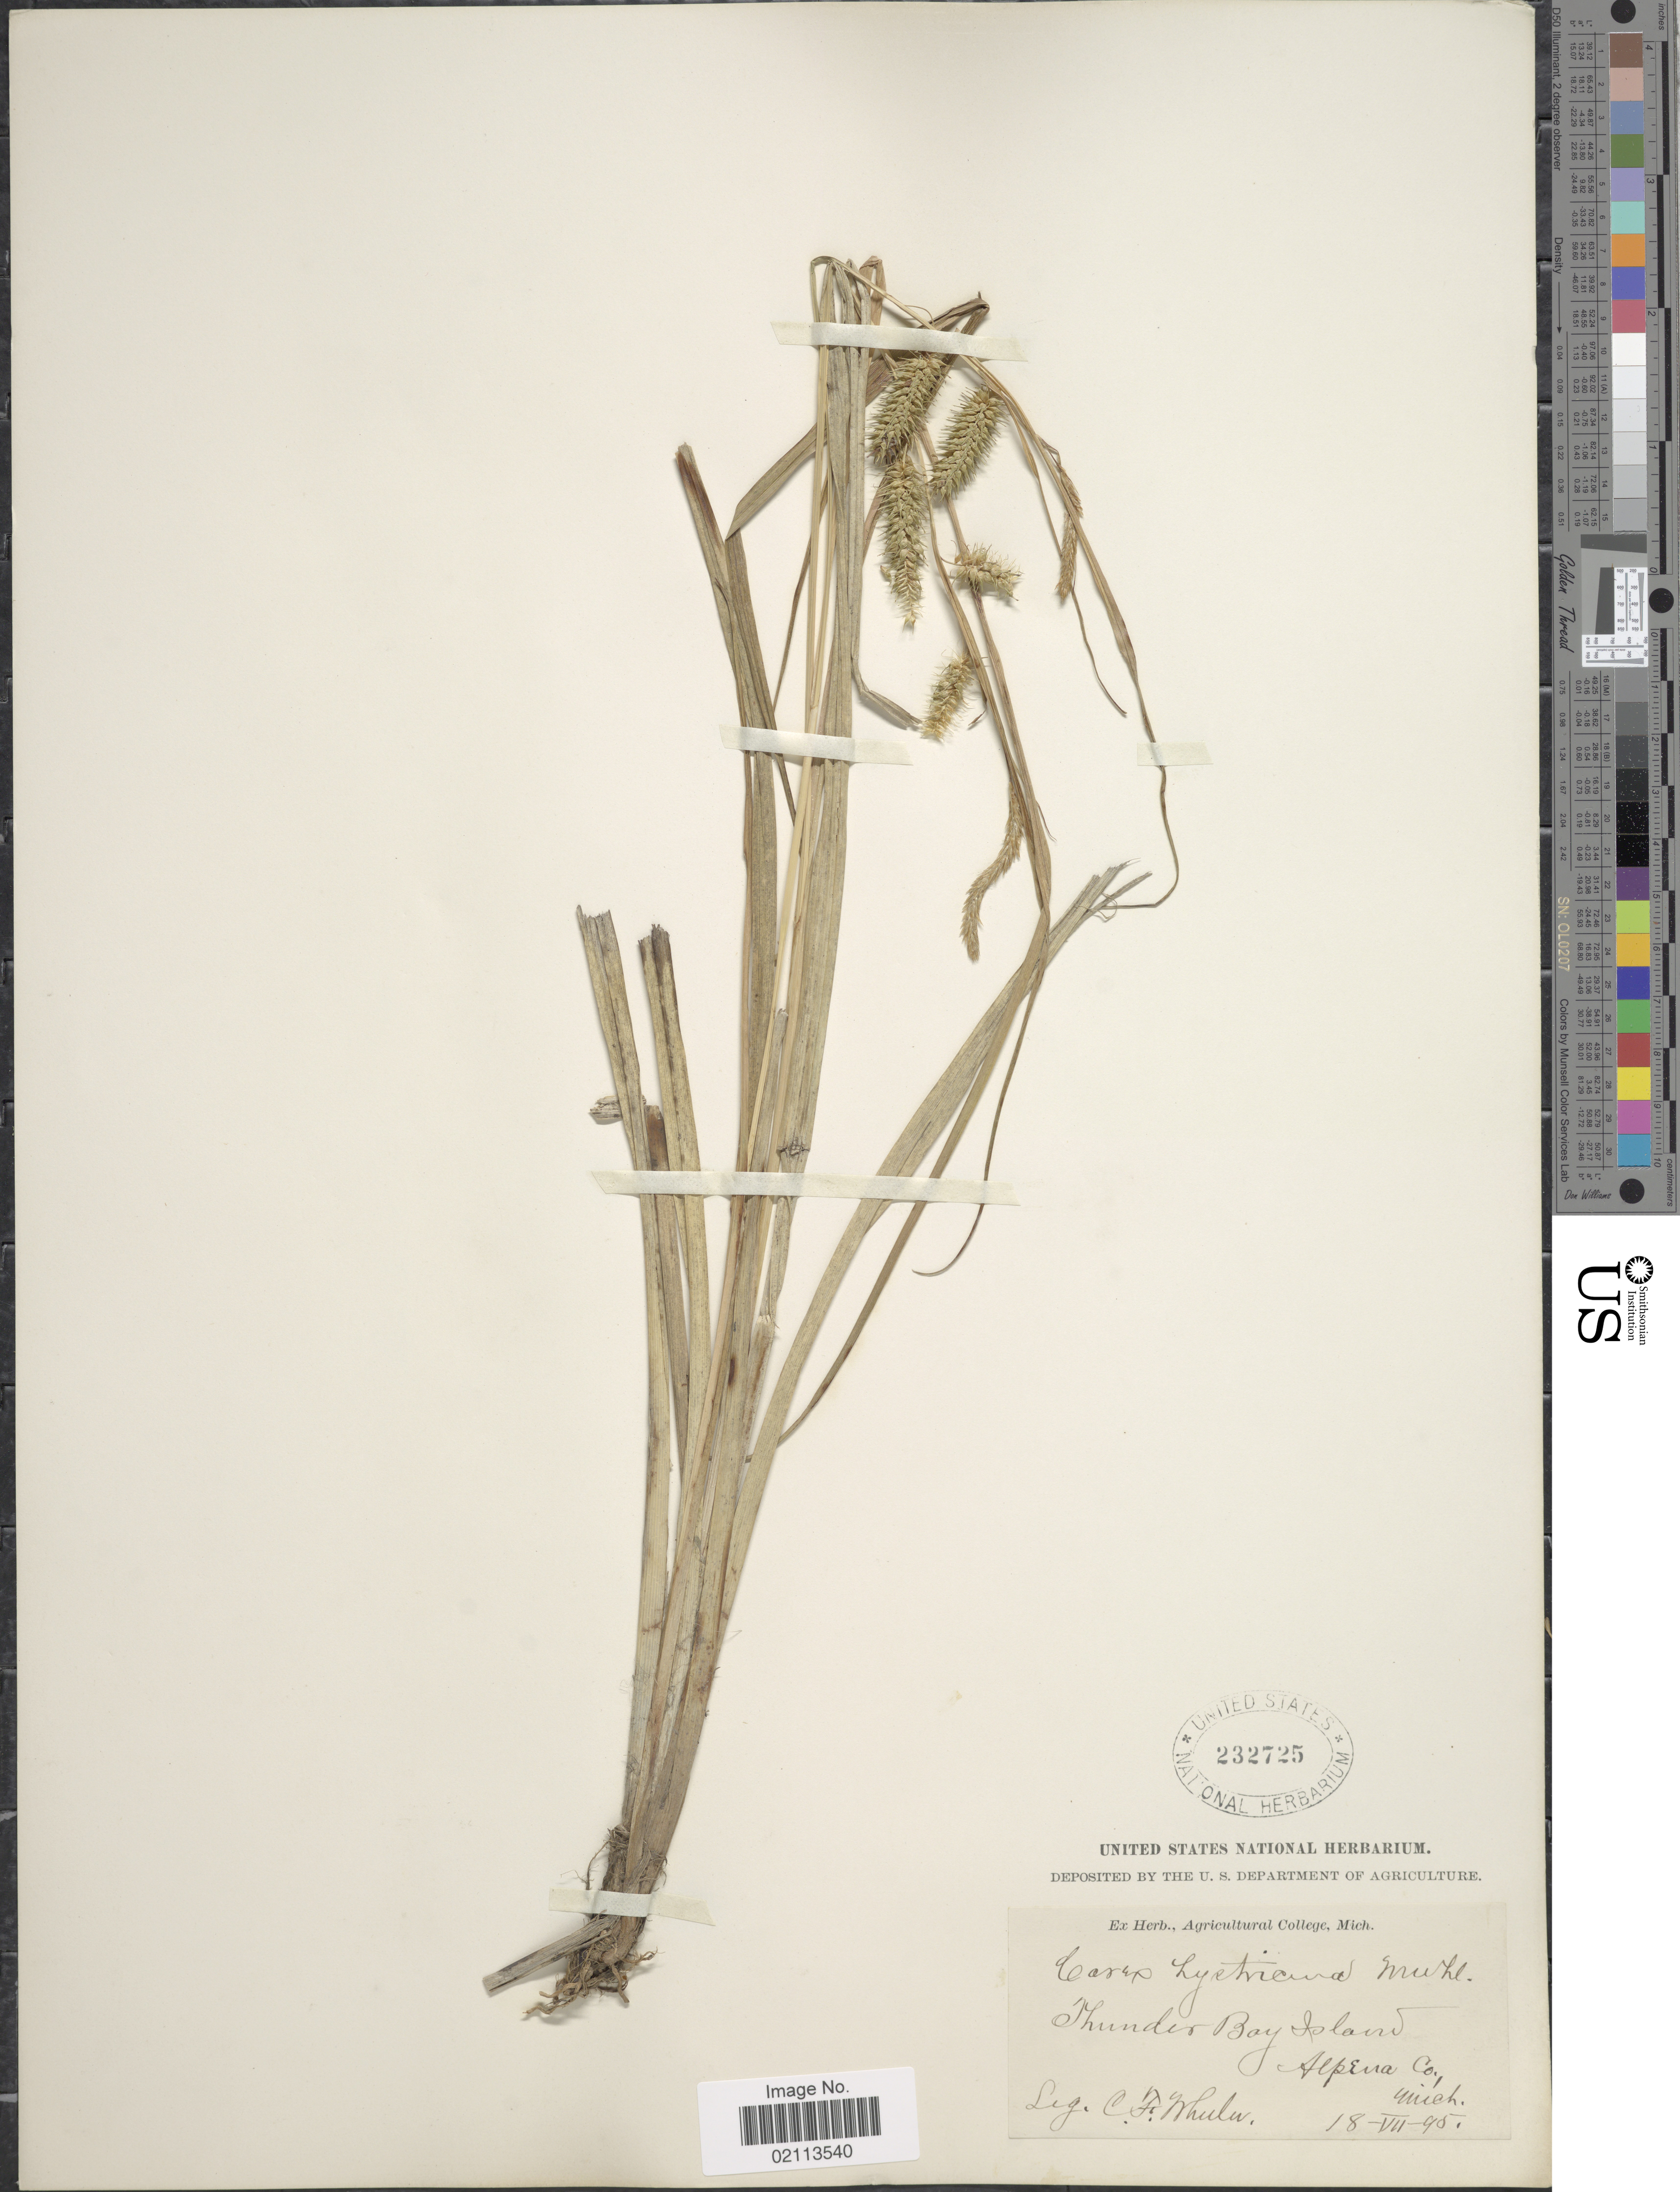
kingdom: Plantae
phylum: Tracheophyta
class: Liliopsida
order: Poales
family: Cyperaceae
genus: Carex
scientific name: Carex hystericina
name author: Muhl. ex Willd.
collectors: C. Wheeler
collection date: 1895-07-18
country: United States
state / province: Michigan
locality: Thunder Bay Island, Alpena Co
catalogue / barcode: US 232725